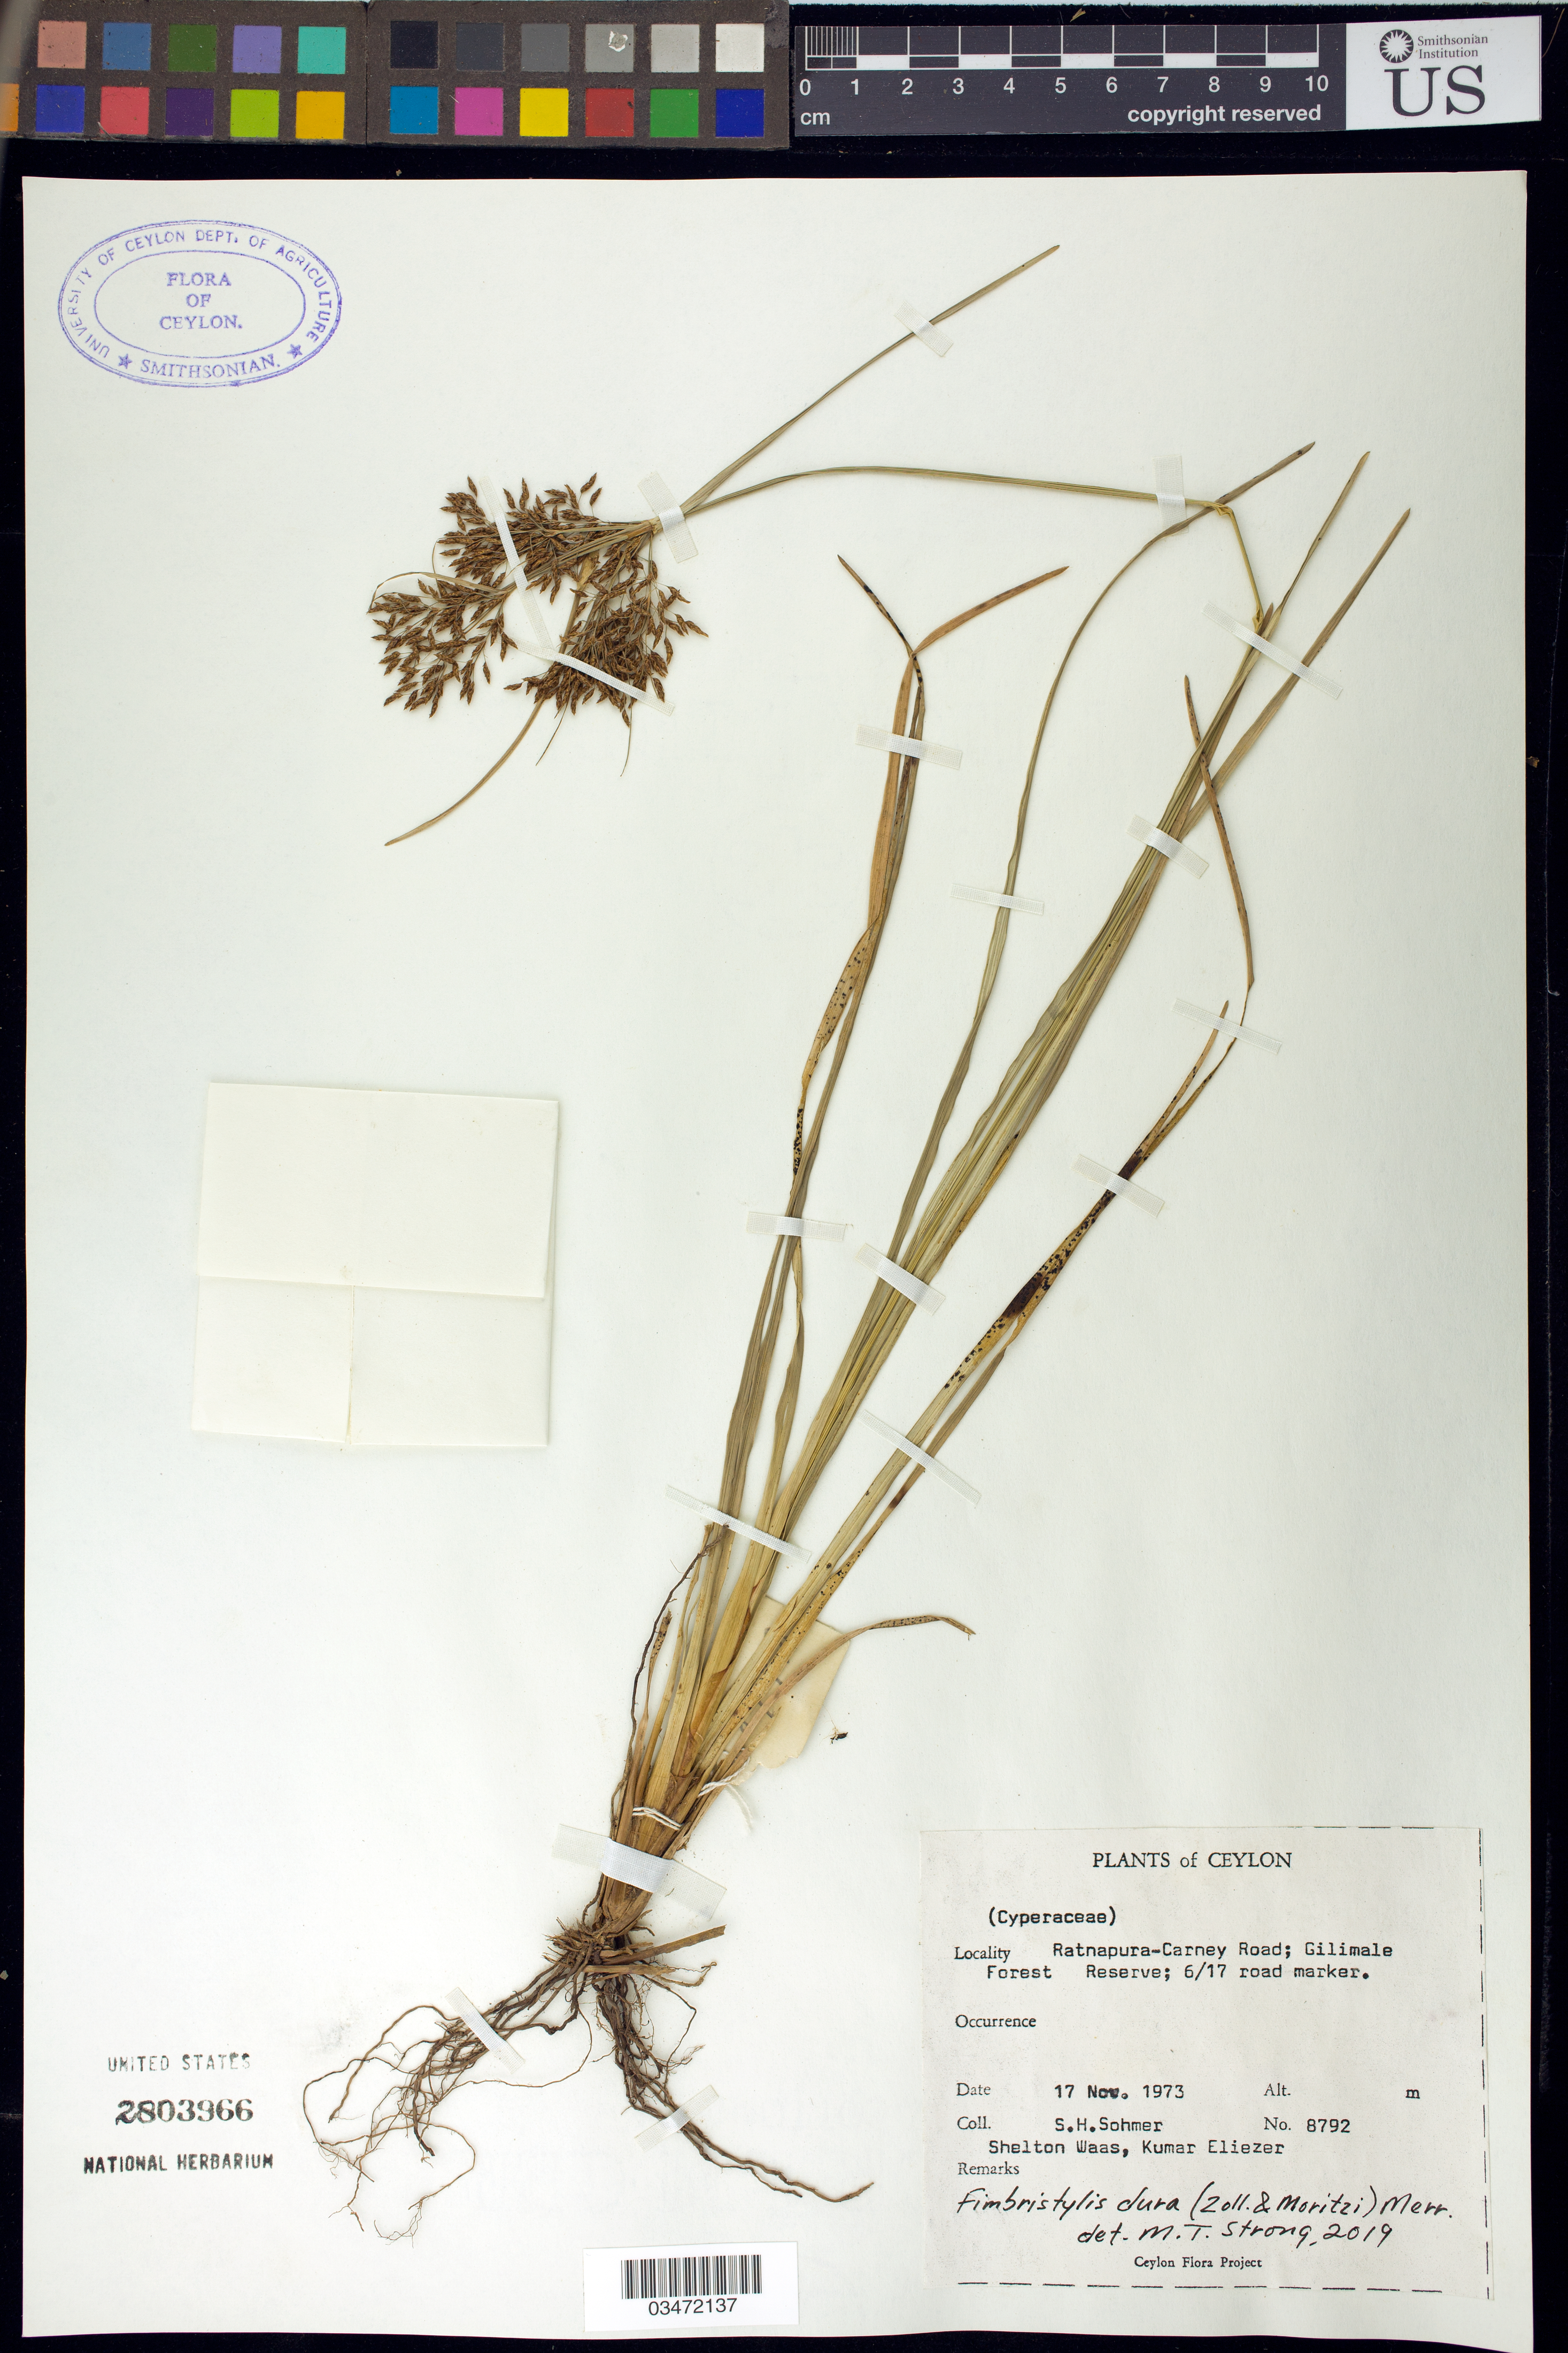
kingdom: Plantae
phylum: Tracheophyta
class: Liliopsida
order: Poales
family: Cyperaceae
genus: Fimbristylis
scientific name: Fimbristylis dura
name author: (Zoll. & Moritzi) Merr.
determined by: Strong, M. T., (US), Smithsonian Institution - National Museum of Natural History (UNITED STATES)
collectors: S. H. Sohmer, S. Waas & K. Eliezer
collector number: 8792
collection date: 1973-11-17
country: Sri Lanka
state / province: Sabaragamuwa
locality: Ratnapura-Caraney Road; Gilimale Forest Reserve; 6/17 road marker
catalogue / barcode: US 2803966